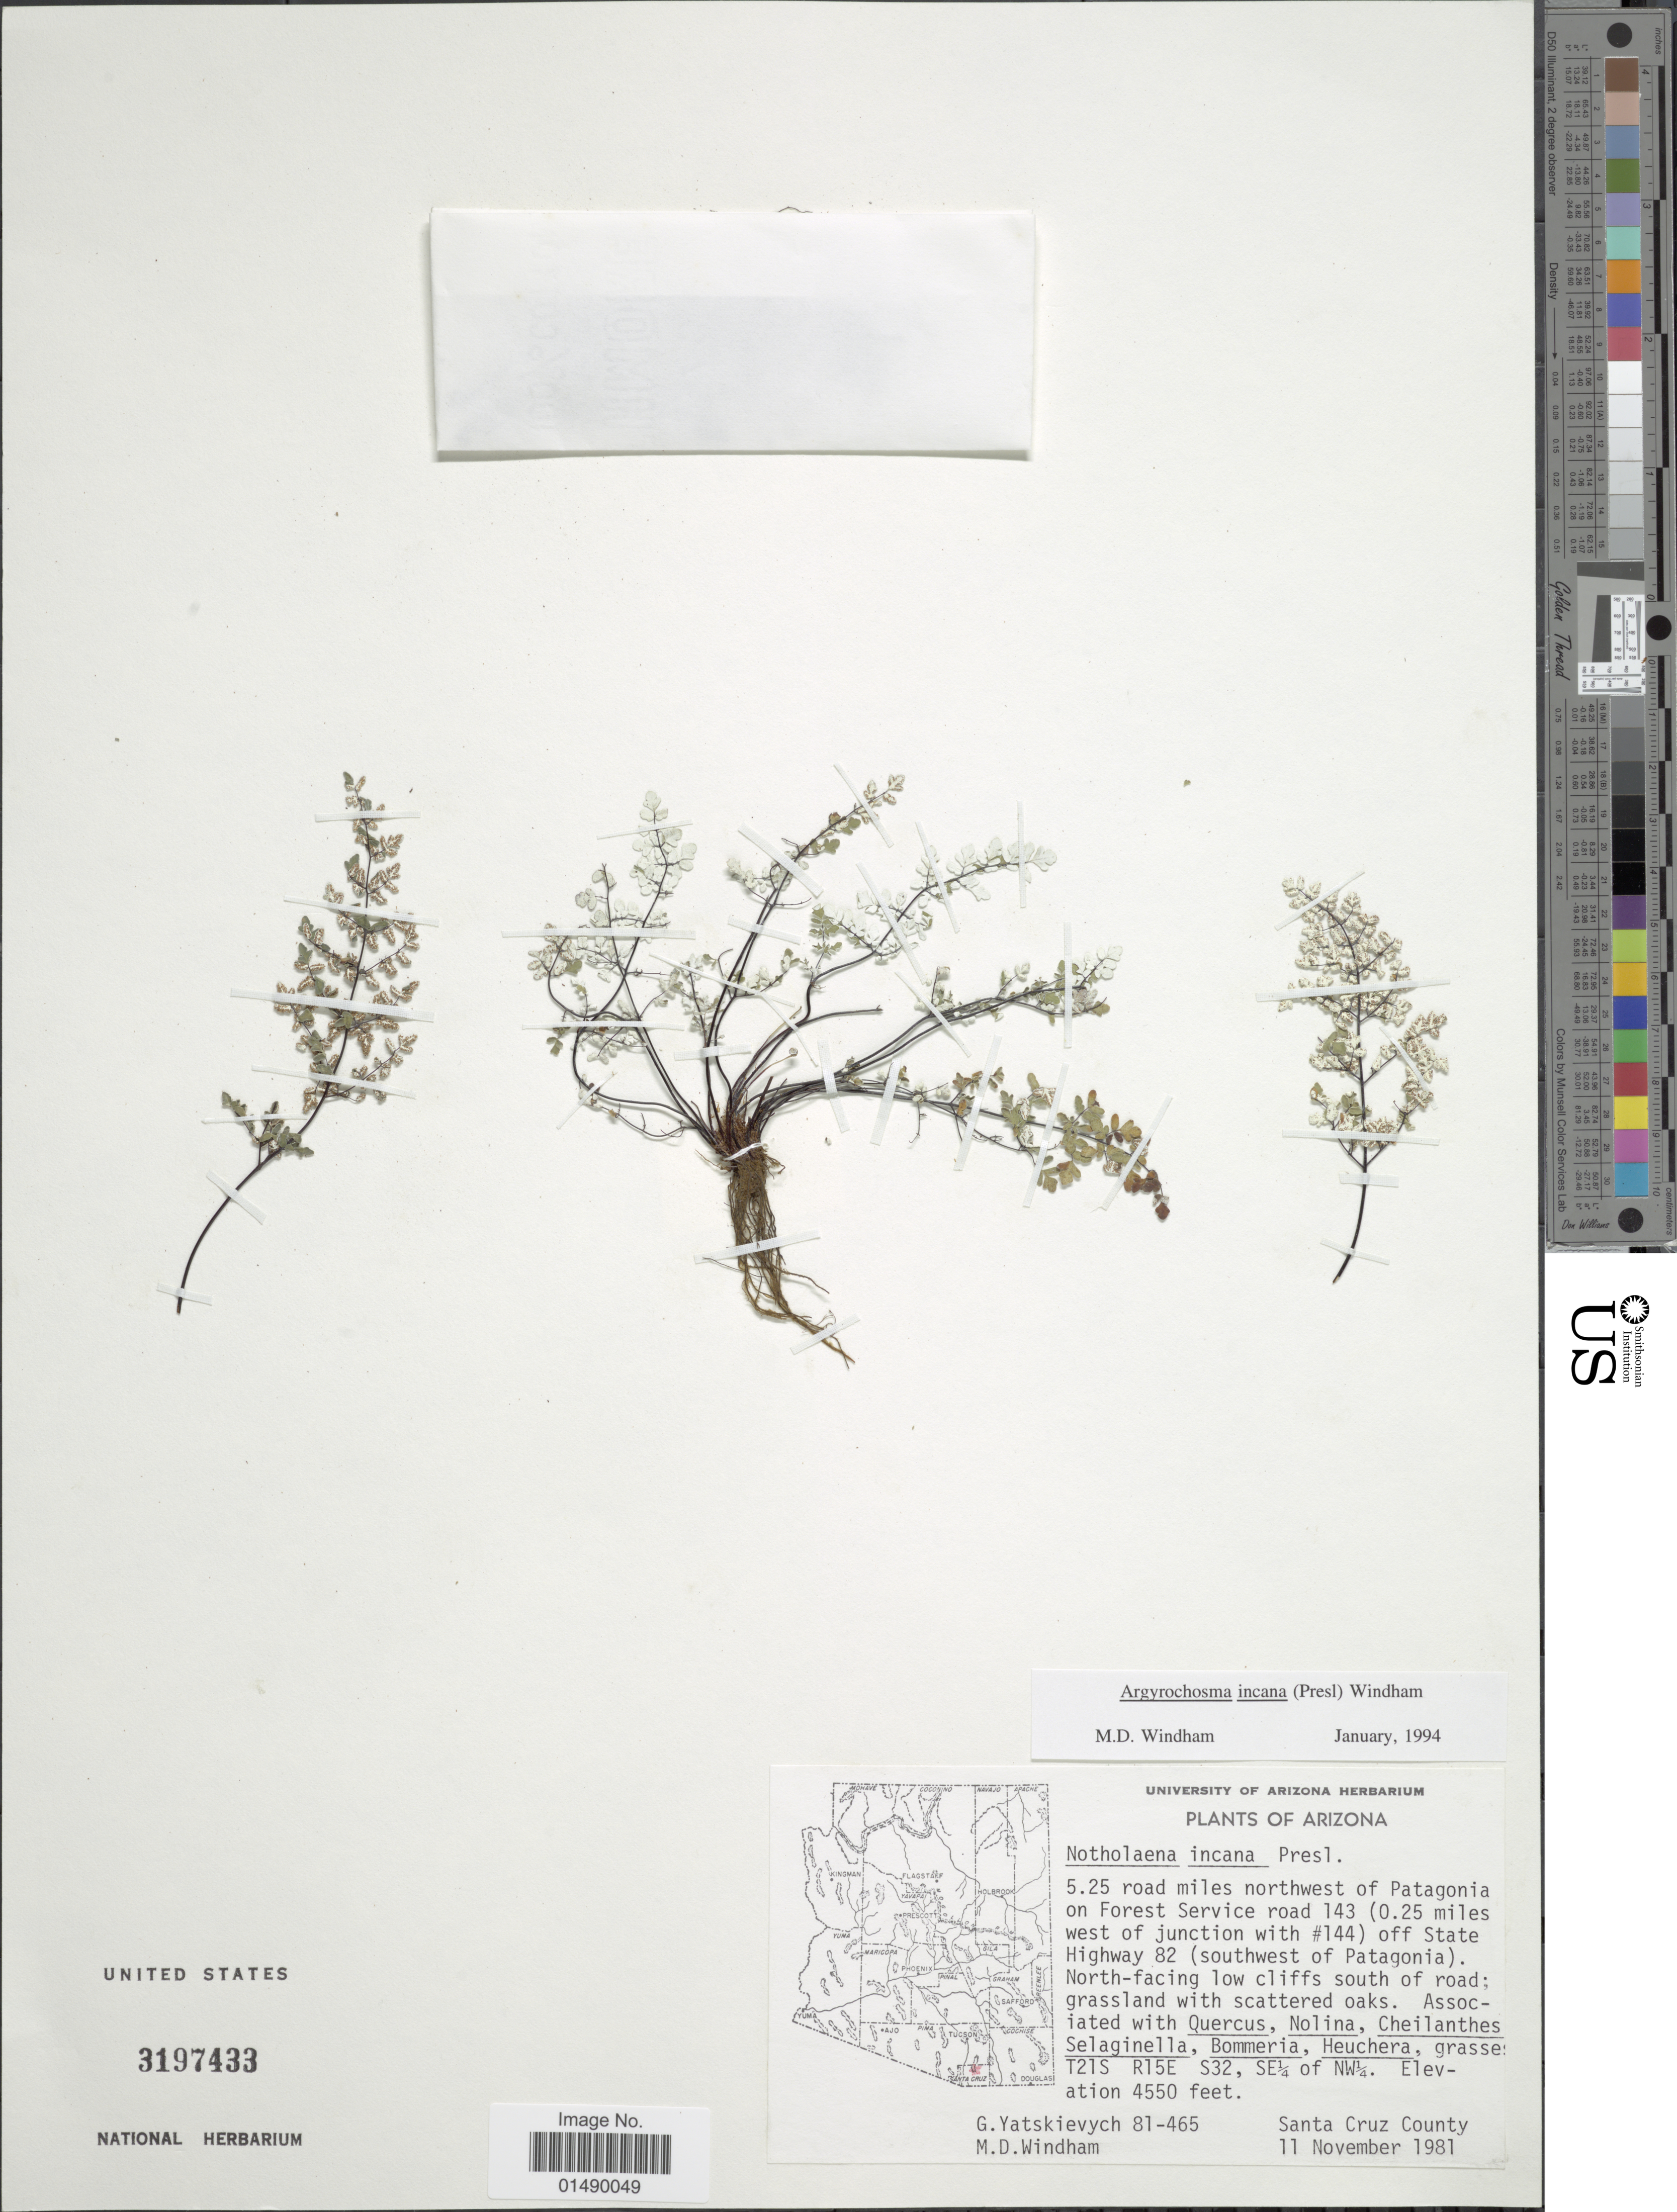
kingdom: Plantae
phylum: Tracheophyta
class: Polypodiopsida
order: Polypodiales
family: Pteridaceae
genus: Argyrochosma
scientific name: Argyrochosma incana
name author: (C. Presl) Windham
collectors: G. Yatskievych & M. Windham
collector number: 81-465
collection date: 1981-11-11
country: United States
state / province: Arizona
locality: Arizona, Santa Cruz County, 5.25 road miles northwest of Patagonia on Forest service road 143 (0.25 miles west of junction with #144) off State Highway 82 ( souhwest of Patagonia). T21S R15E S32, SE¼ of NW¼.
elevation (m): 1387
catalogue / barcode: US 3197433